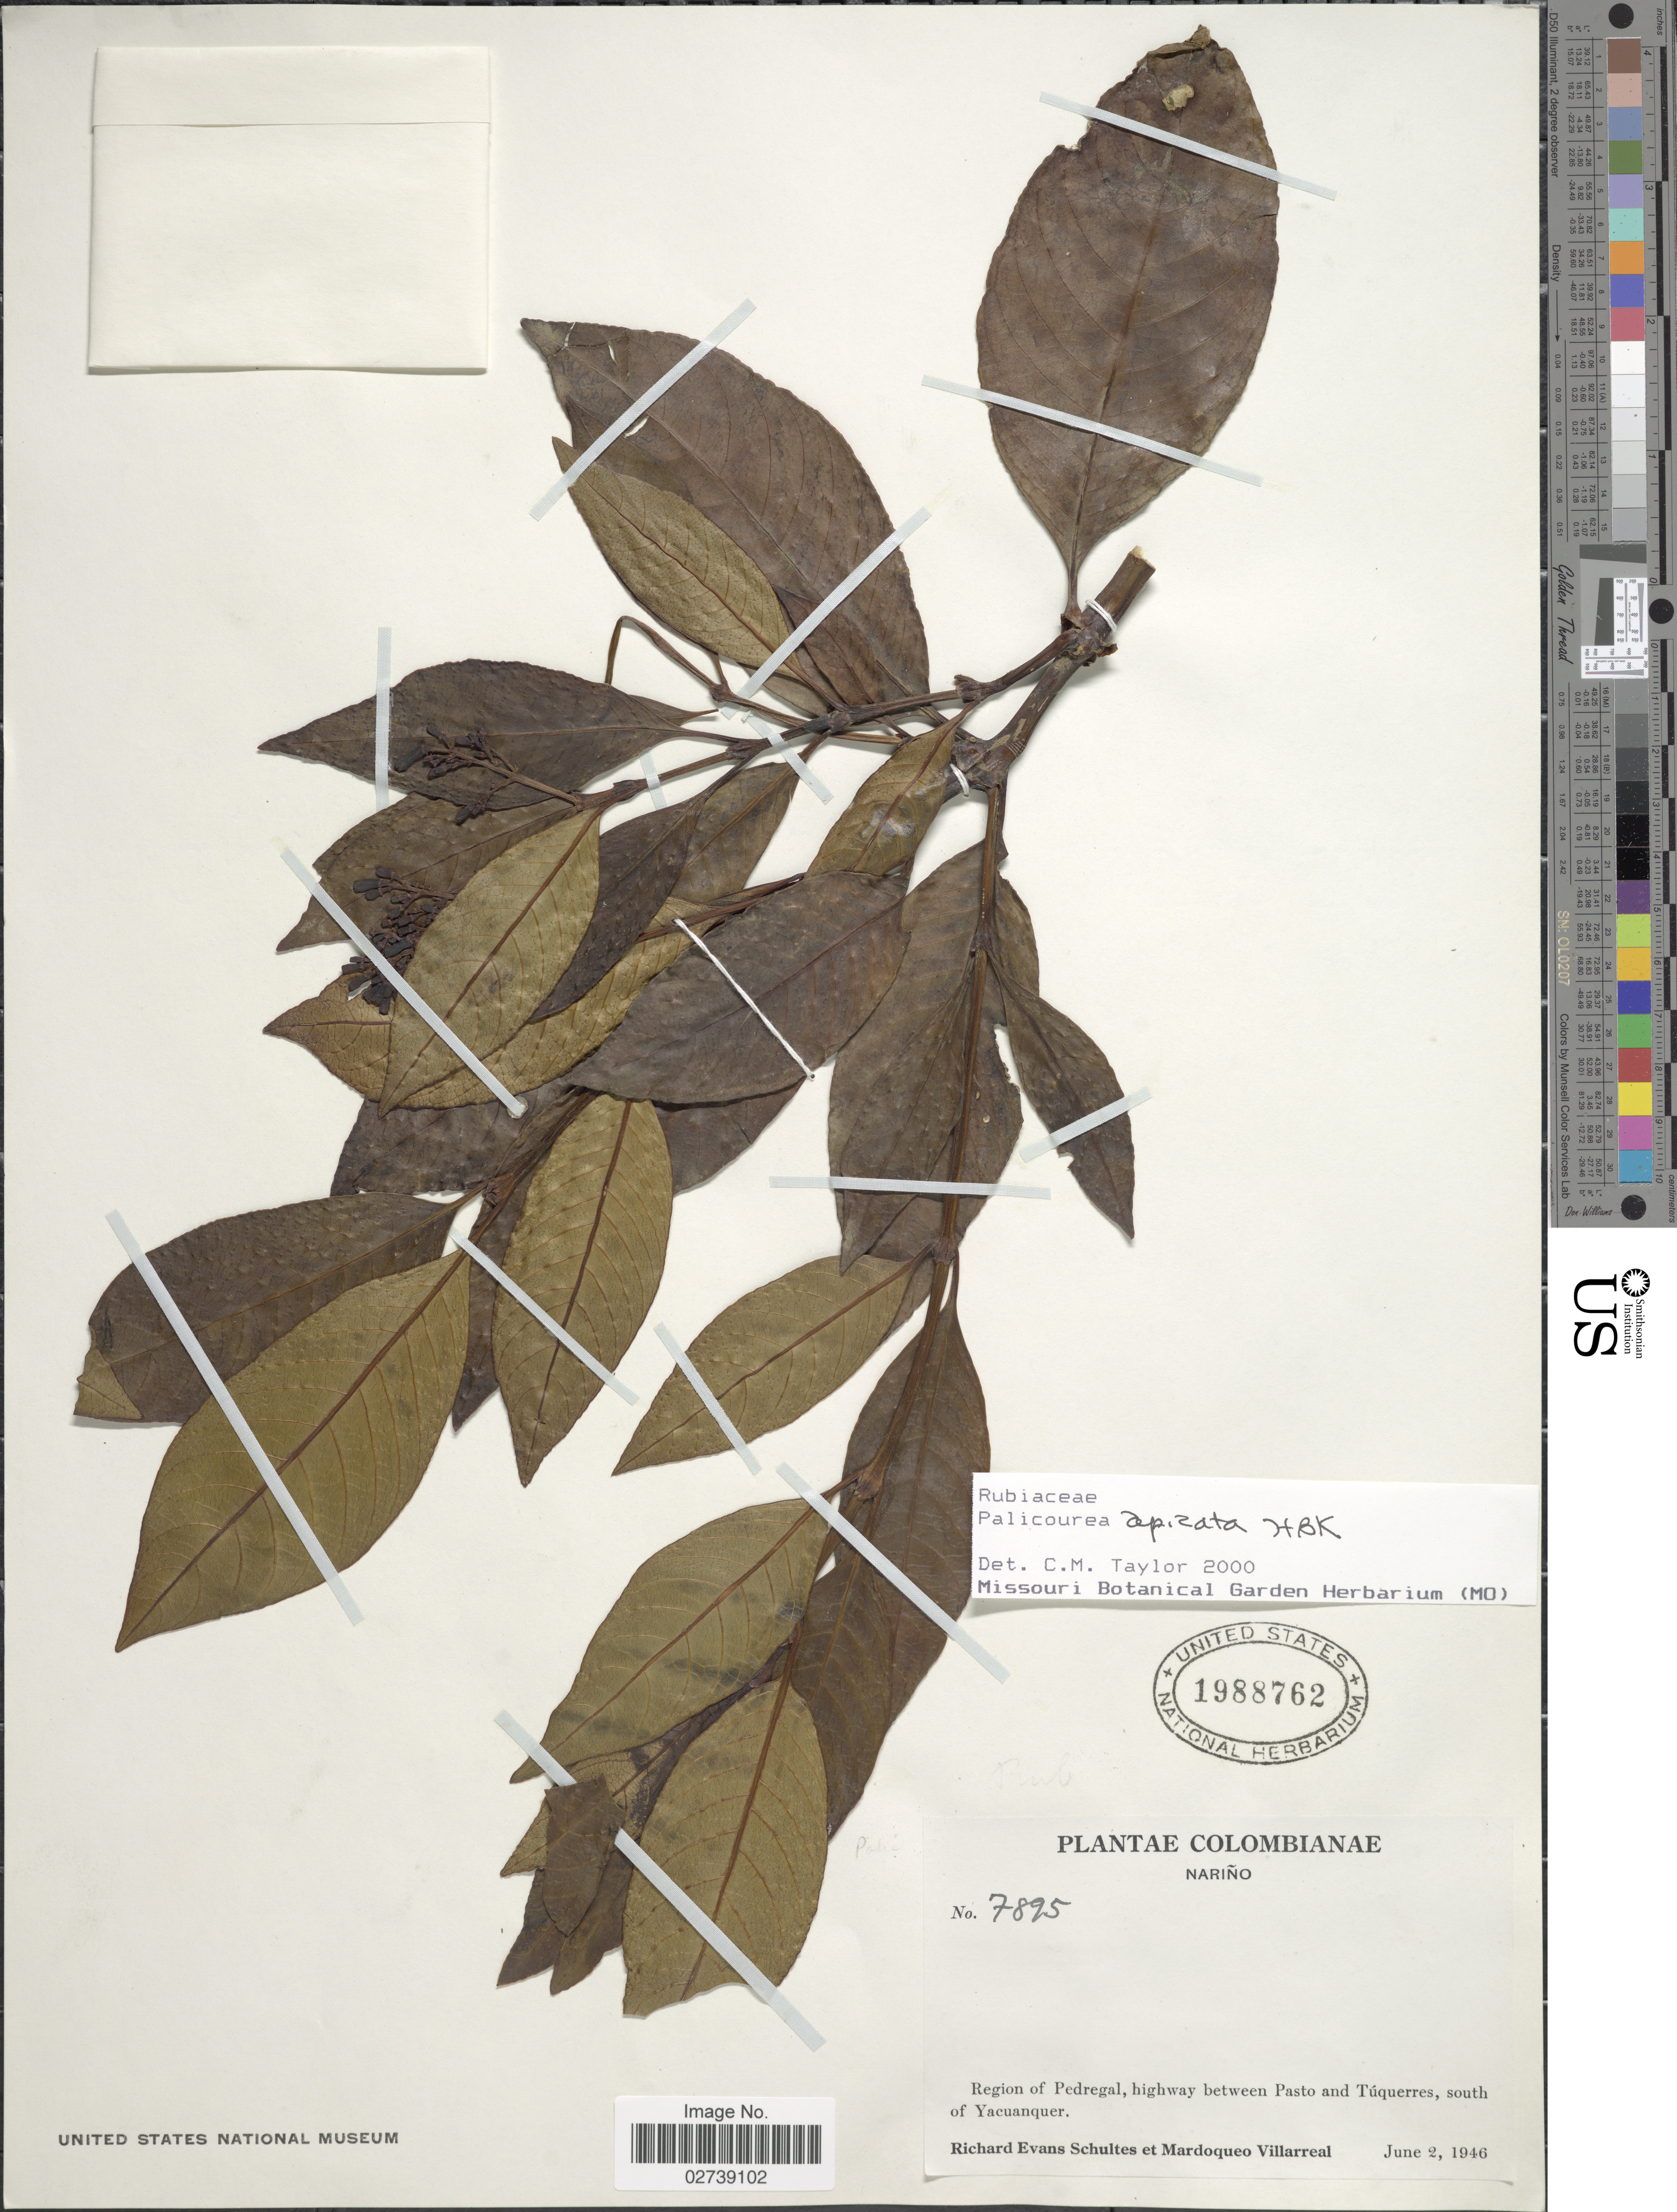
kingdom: Plantae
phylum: Tracheophyta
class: Magnoliopsida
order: Gentianales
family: Rubiaceae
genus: Palicourea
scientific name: Palicourea apicata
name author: Kunth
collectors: R. E. Schultes & M. Villarreal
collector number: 7895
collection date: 1946-06-02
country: Colombia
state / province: Nariño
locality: Region of Pedregal, highway between Pasto and Tuquerres, south of Yacuanquer.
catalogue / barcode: US 1988762